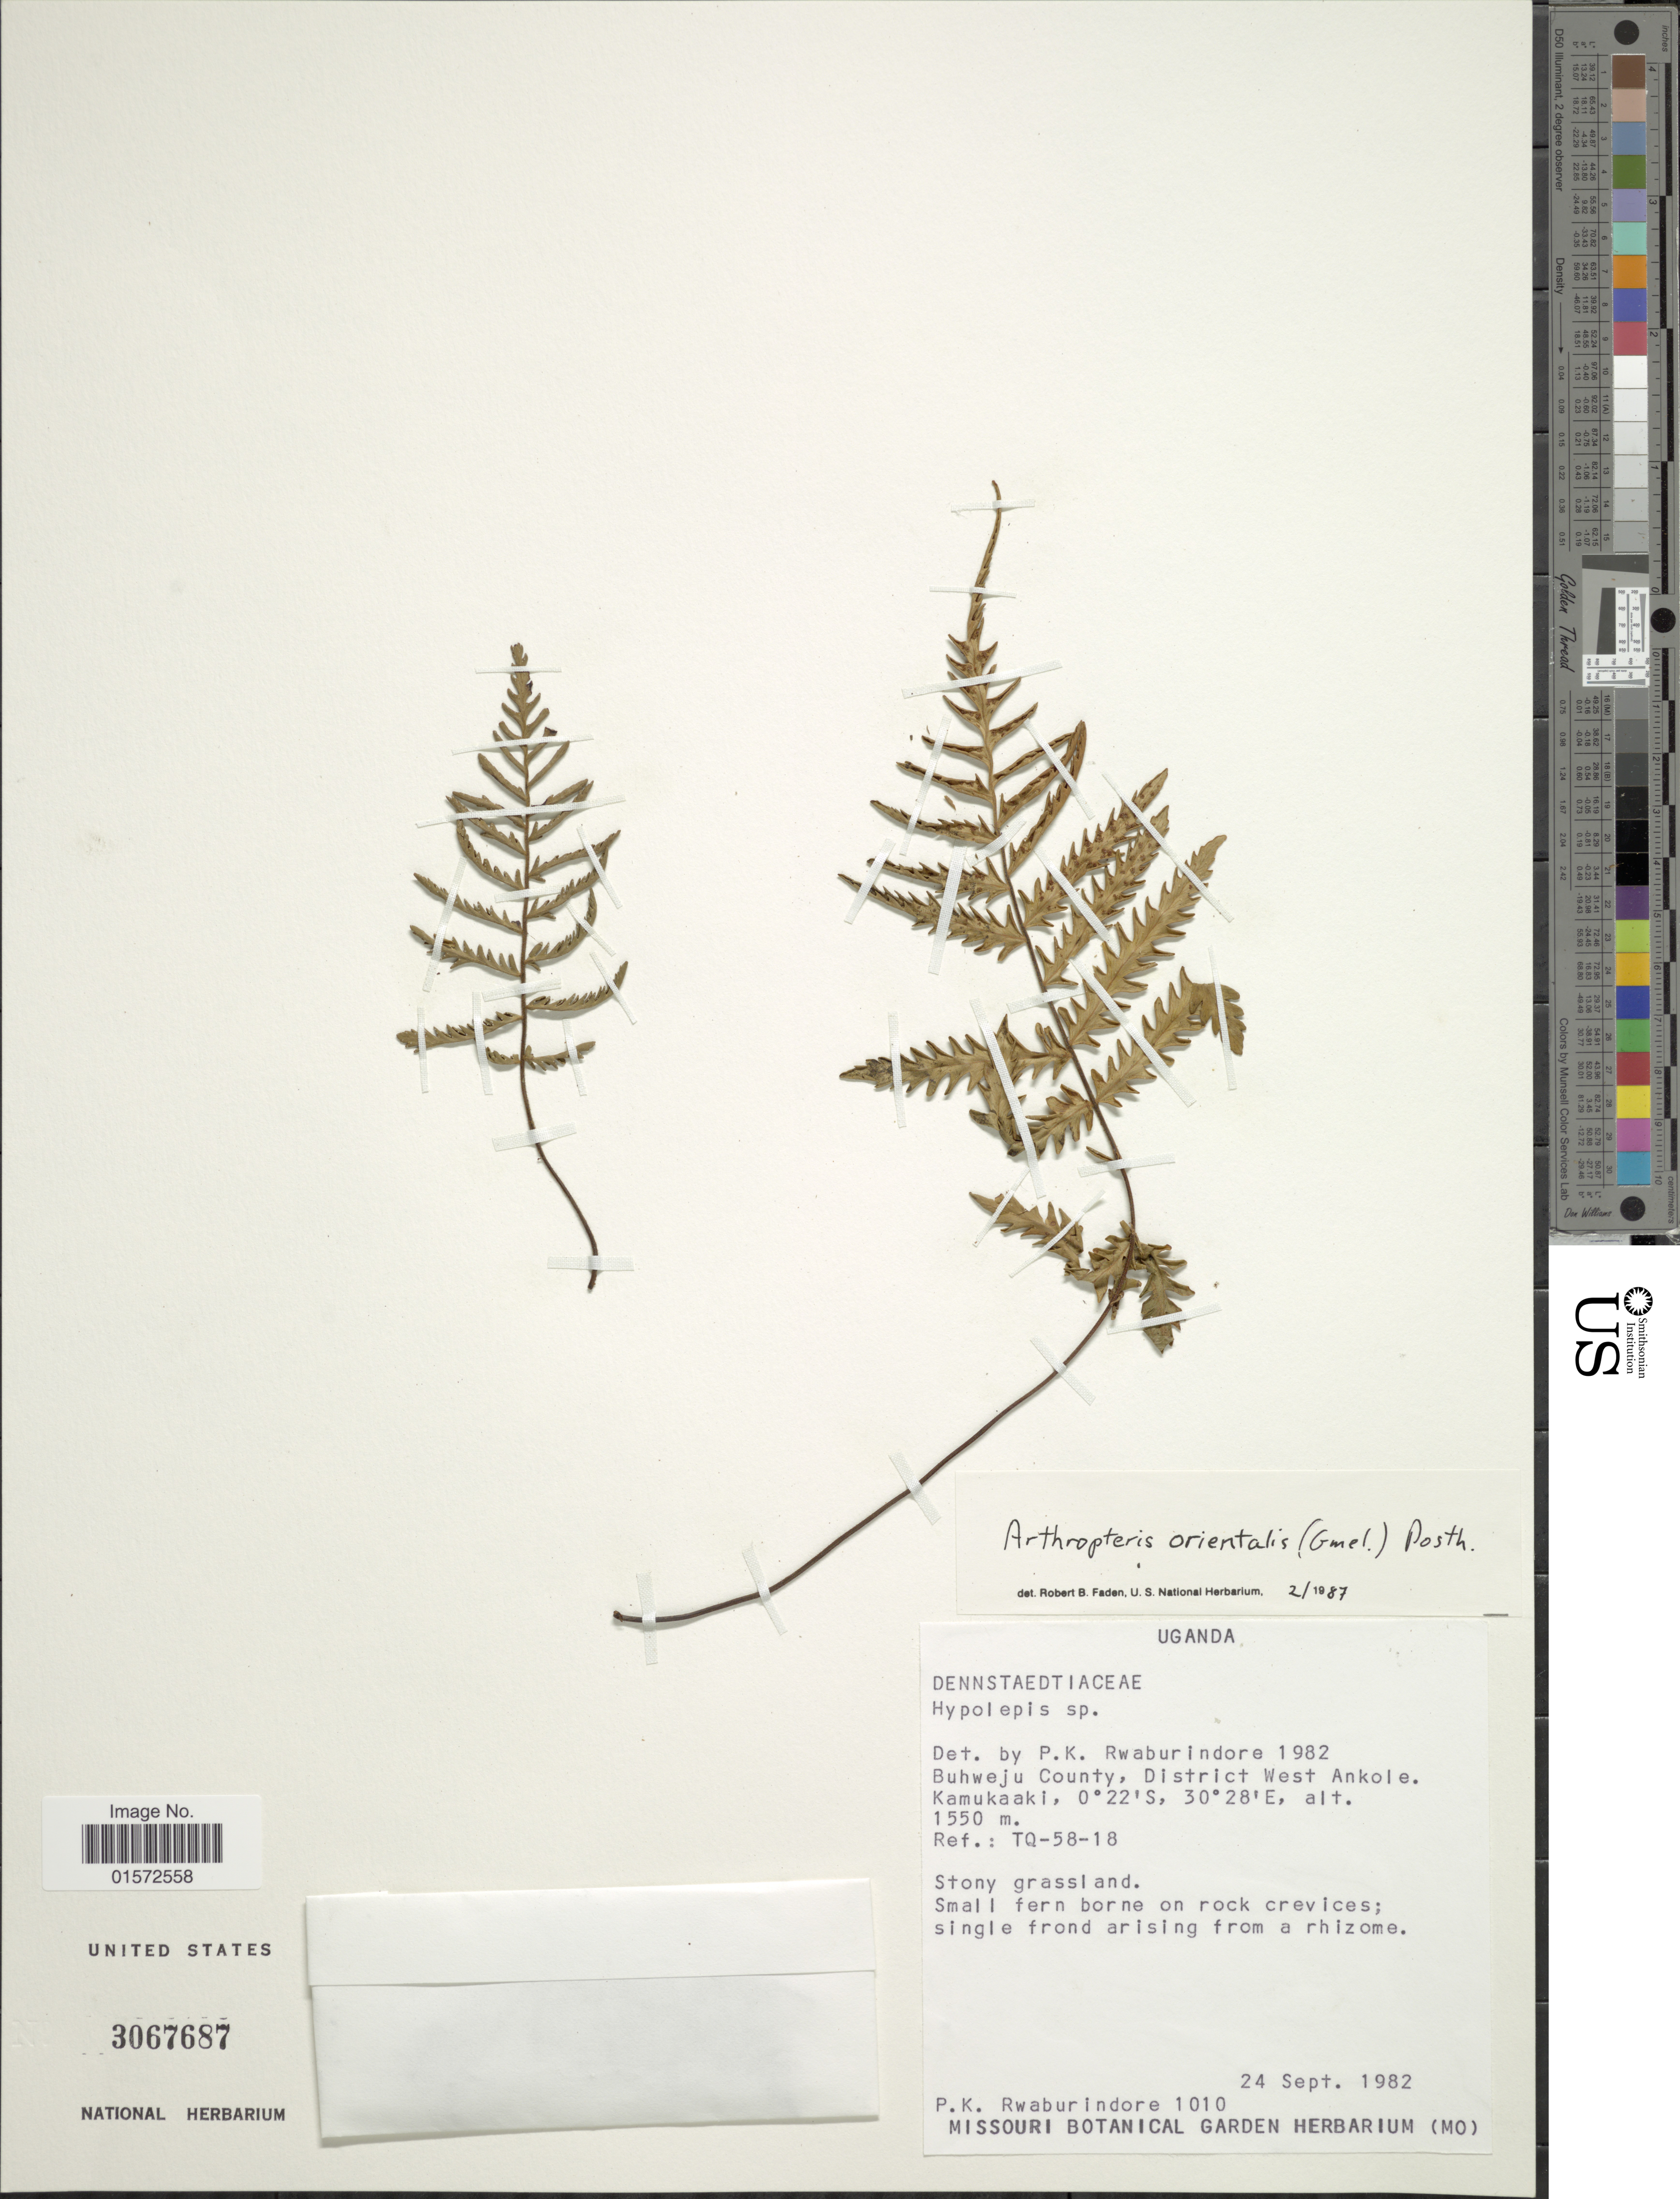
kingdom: Plantae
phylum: Tracheophyta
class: Polypodiopsida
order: Polypodiales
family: Tectariaceae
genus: Arthropteris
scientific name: Arthropteris orientalis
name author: (J.F. Gmel.) Posth.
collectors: P. Rwaburindore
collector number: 1010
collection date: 1982-09-24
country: Uganda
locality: Buhweju County, District West Ankole Kamukaaki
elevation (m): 1550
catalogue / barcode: US 3067687